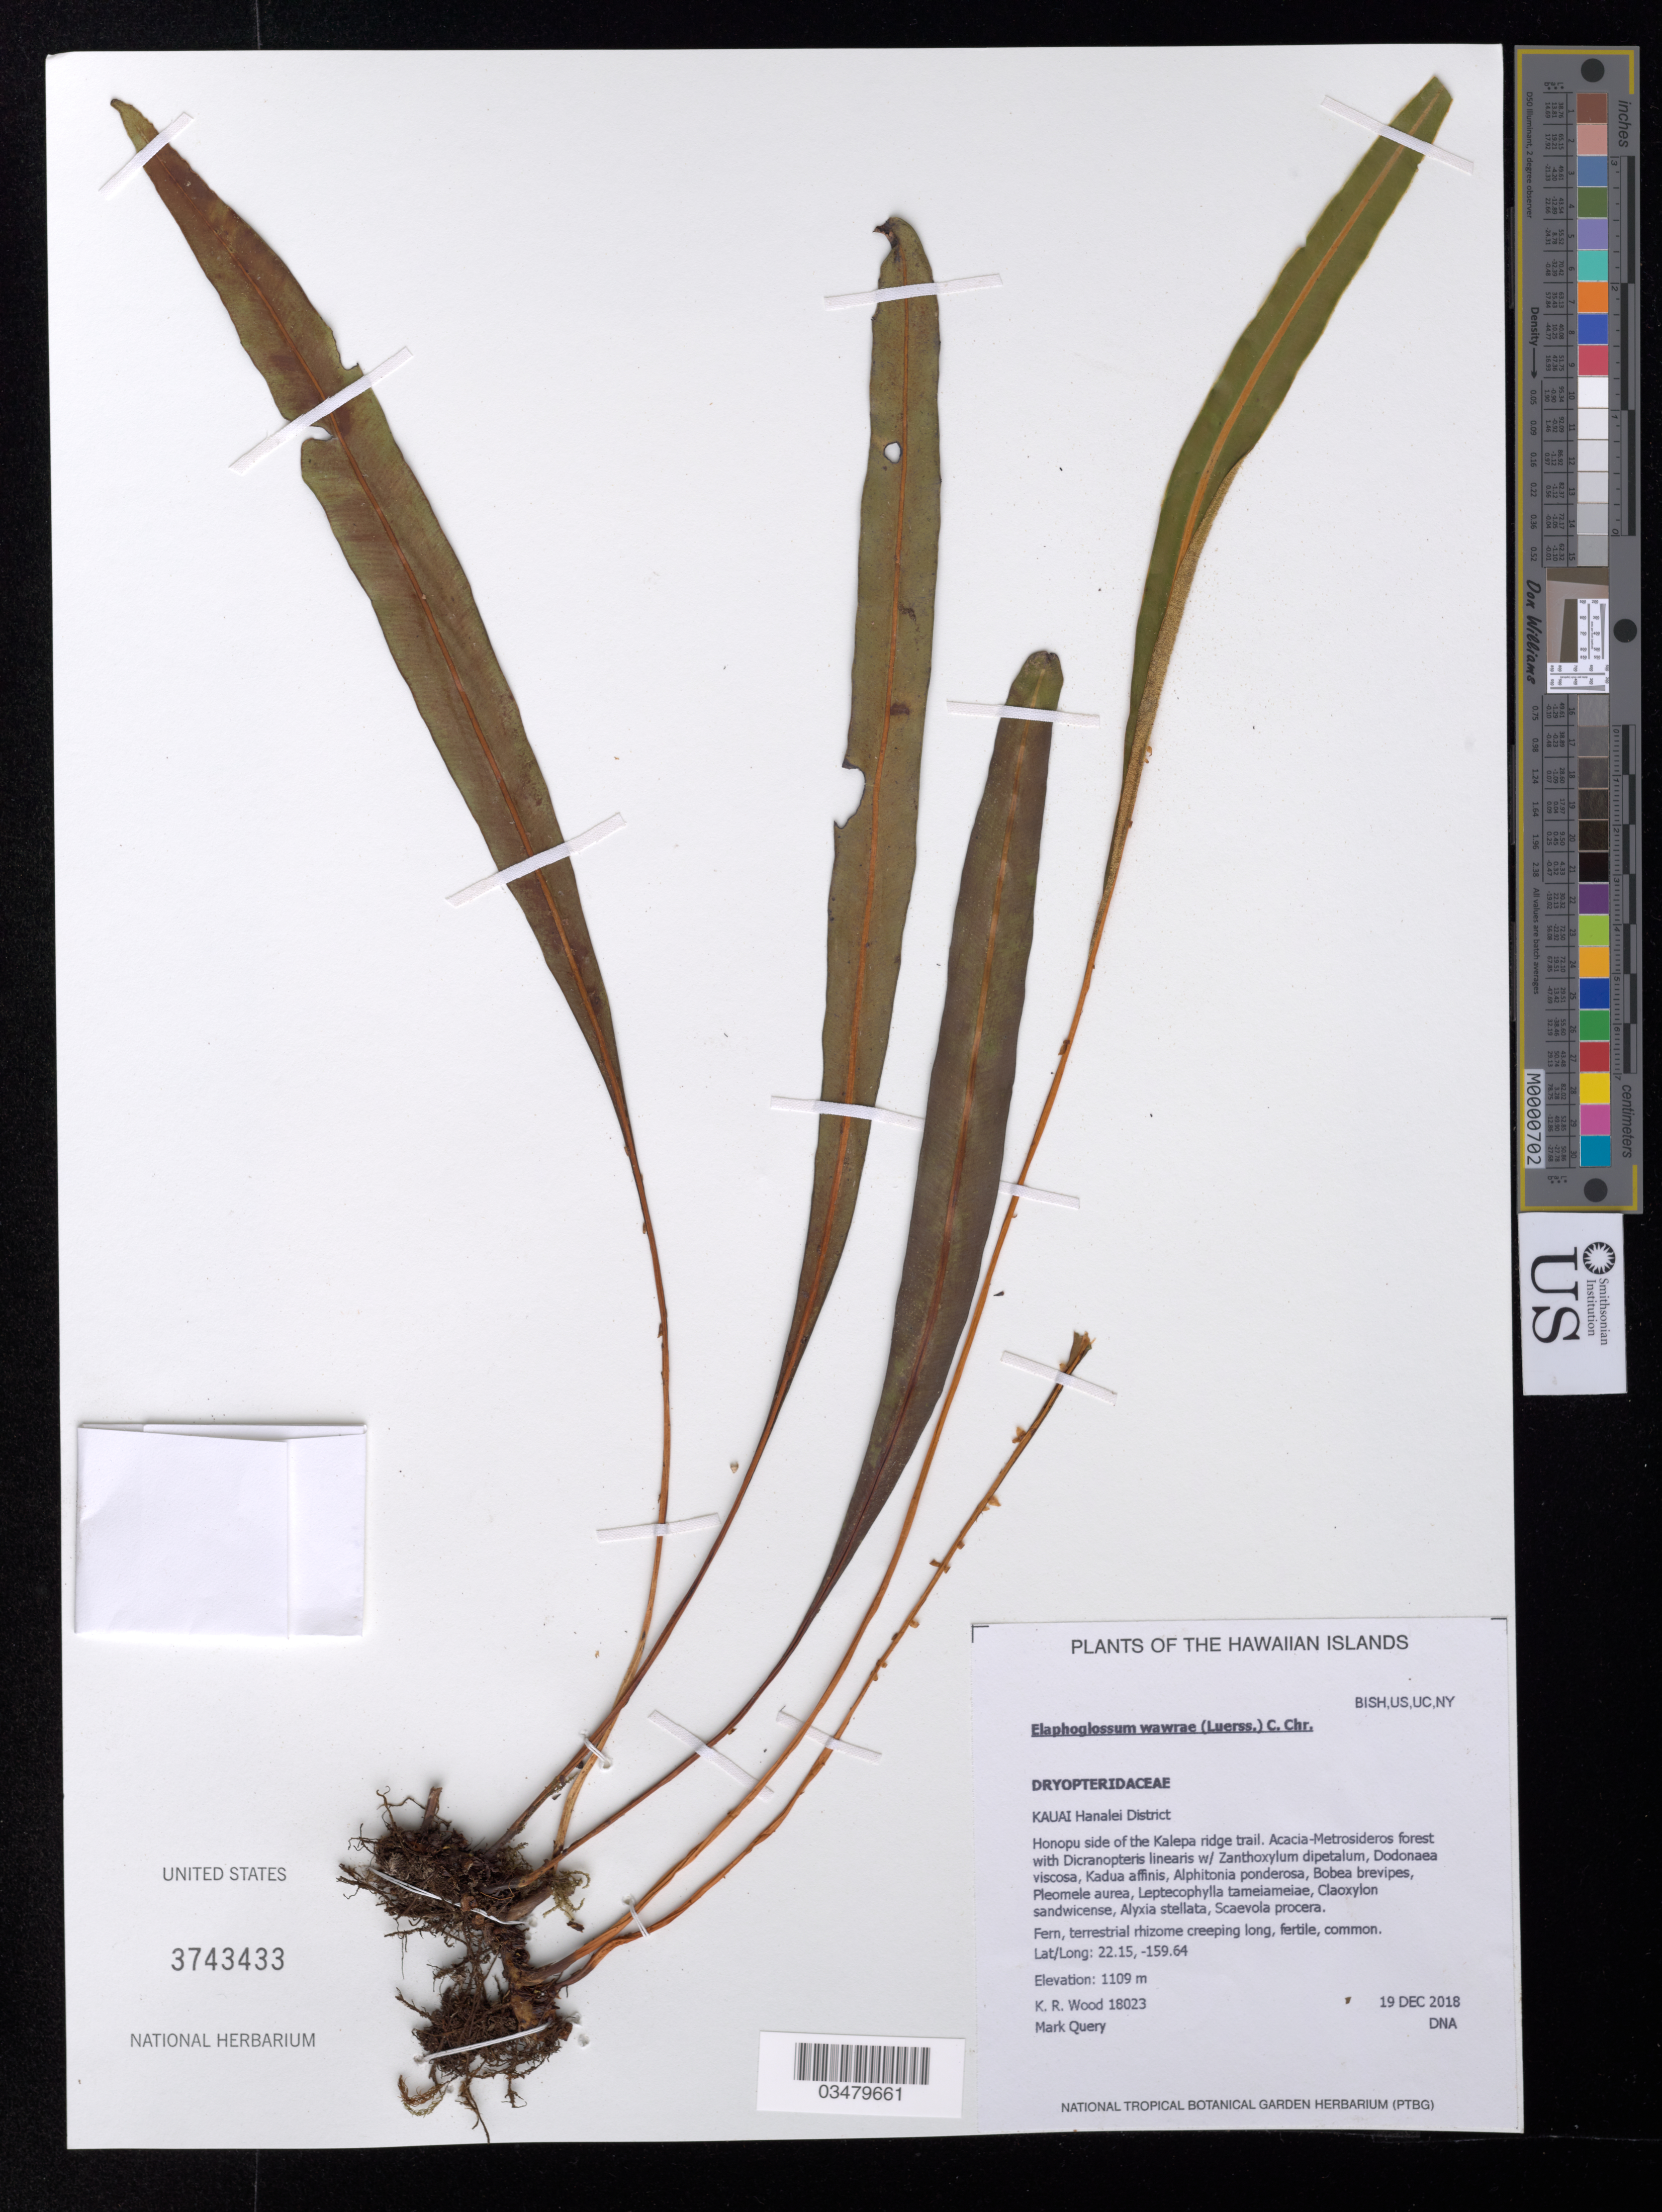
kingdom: Plantae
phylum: Tracheophyta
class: Polypodiopsida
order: Polypodiales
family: Dryopteridaceae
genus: Elaphoglossum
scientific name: Elaphoglossum wawrae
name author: (Luerss.) C. Chr.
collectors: K. R. Wood & M. Query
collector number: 18023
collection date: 2018-12-19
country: United States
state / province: Hawaii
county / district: Kauai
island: Kaua'i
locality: Hanalei District, Honopu side of the Kalepa Ridge Trail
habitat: Forest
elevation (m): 1109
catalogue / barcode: US 3743433